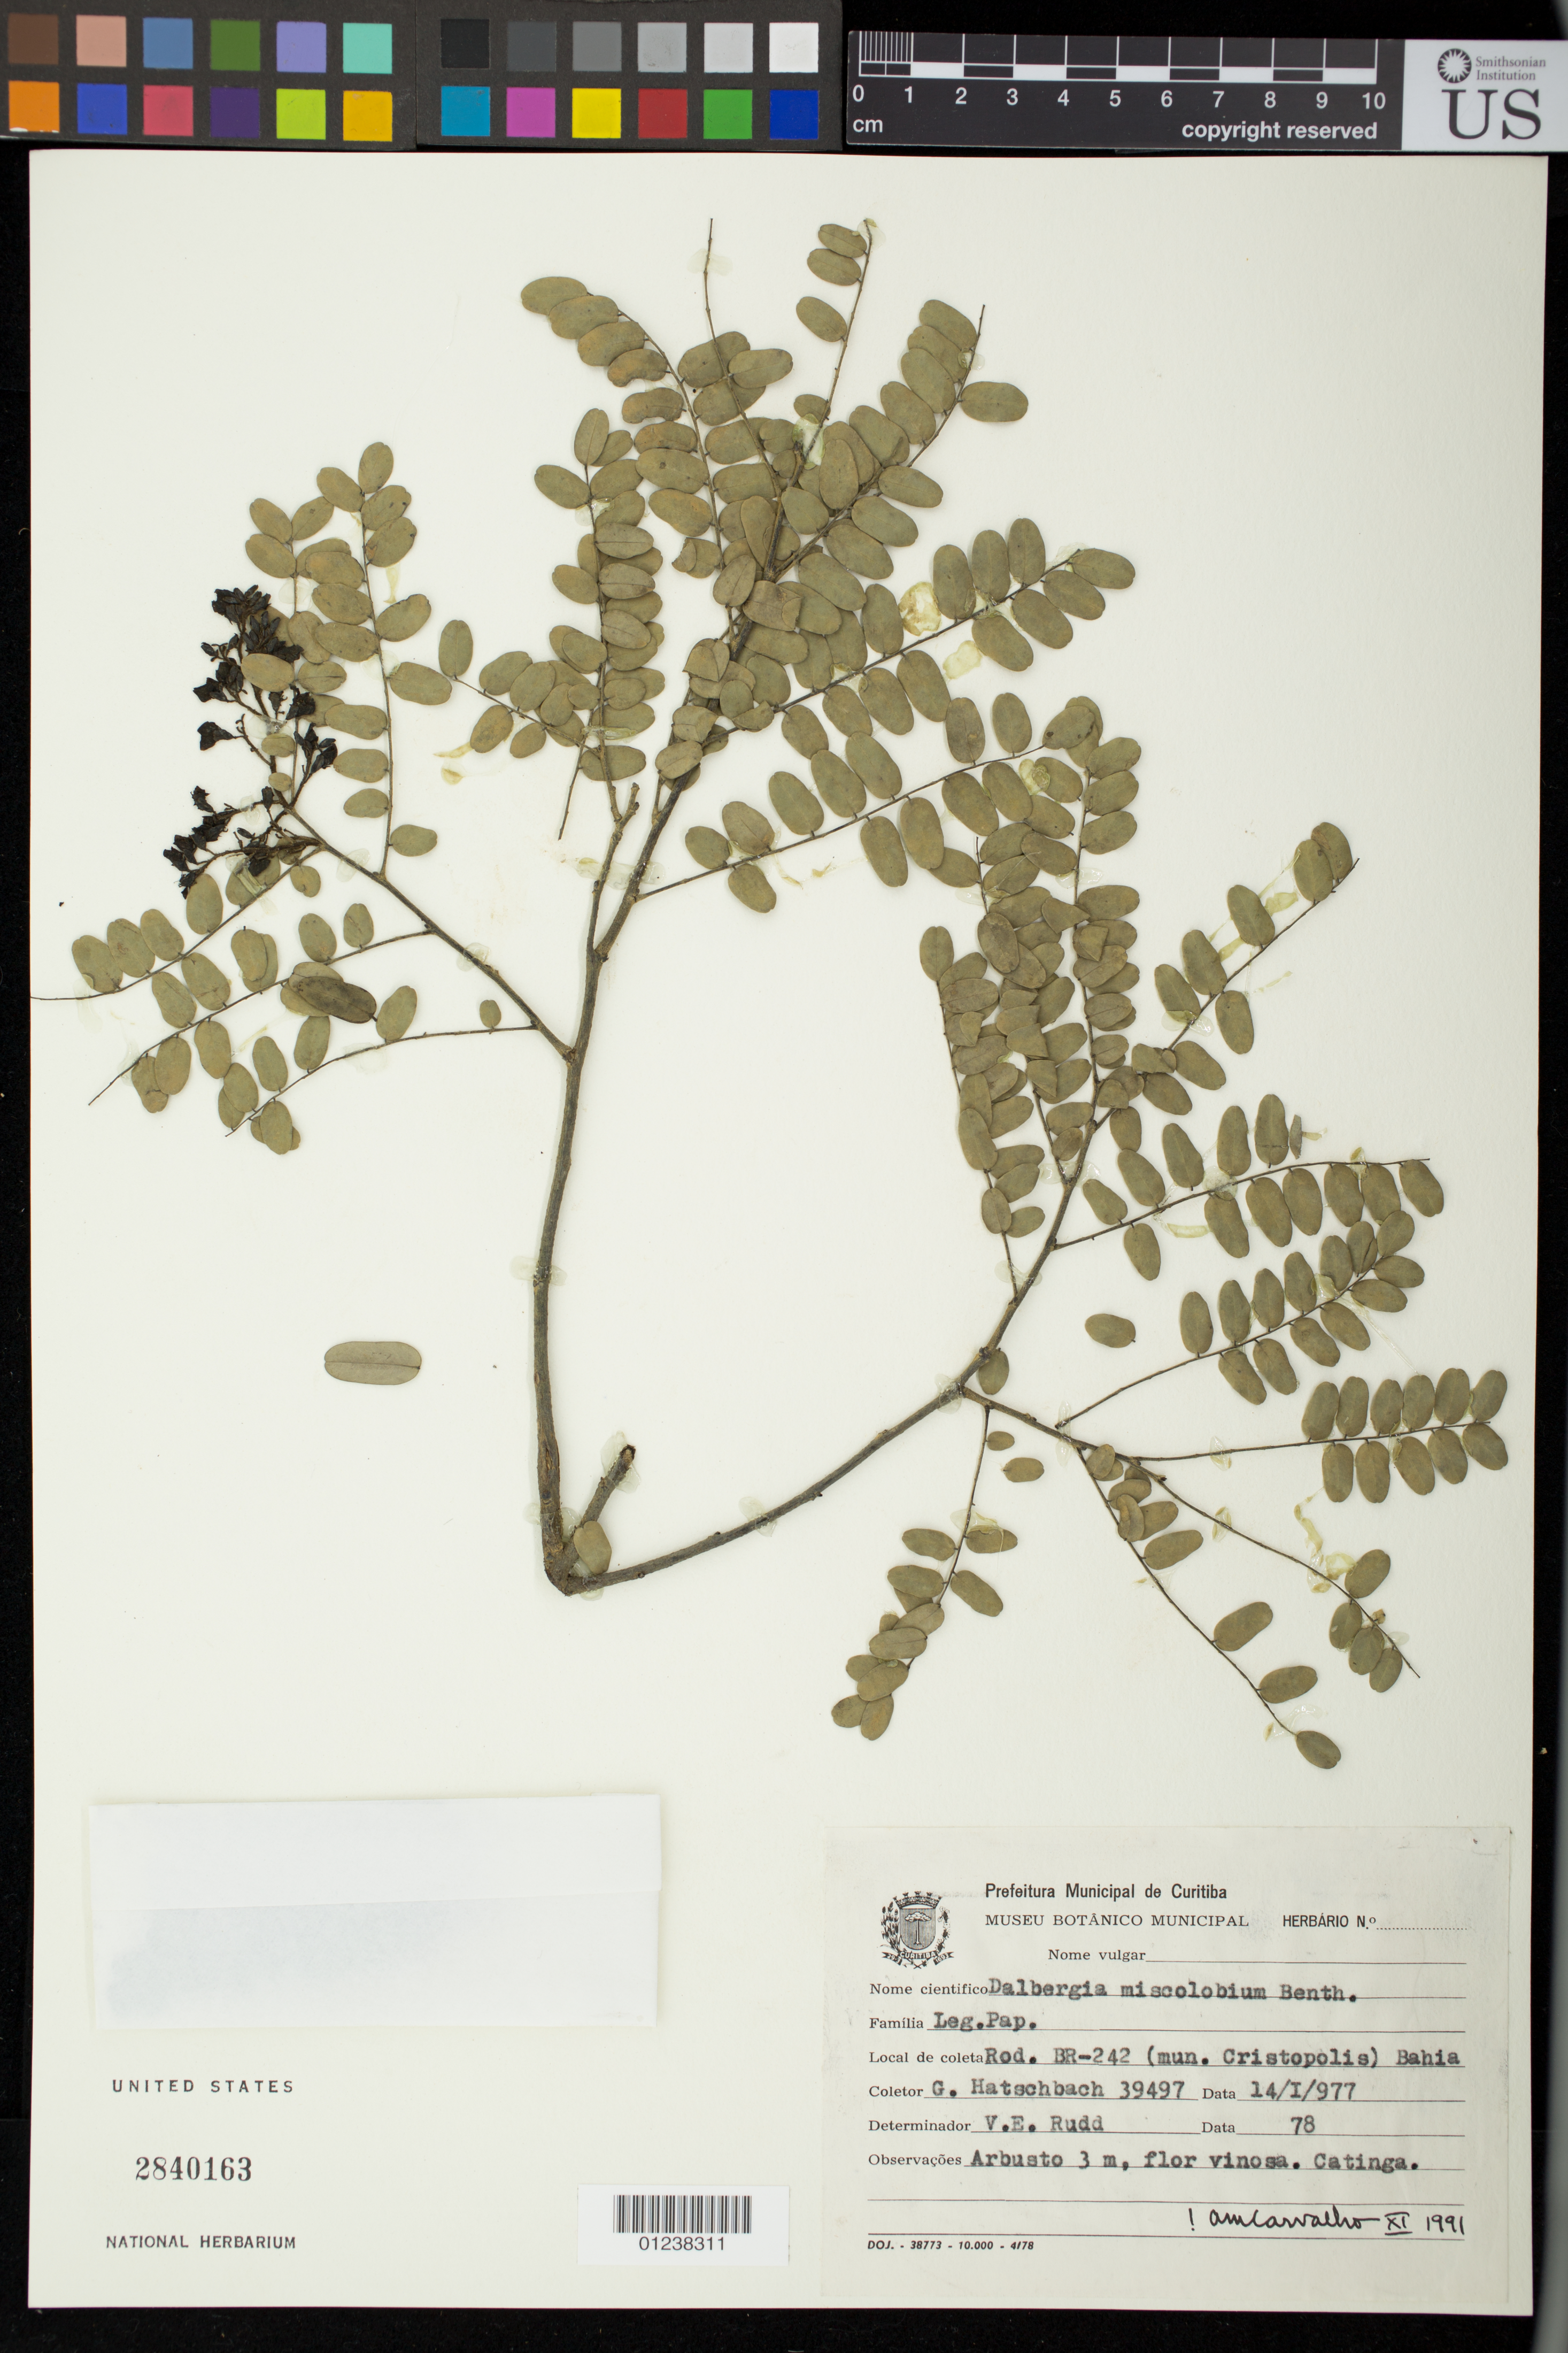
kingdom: Plantae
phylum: Tracheophyta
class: Magnoliopsida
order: Fabales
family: Fabaceae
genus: Dalbergia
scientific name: Dalbergia miscolobium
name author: Benth.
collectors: G. Hatschbach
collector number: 39497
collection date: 1977-01-14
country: Brazil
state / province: Bahia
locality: Rod. BR-242 (mun. Cristopolis) Bahia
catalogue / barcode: US 2840163